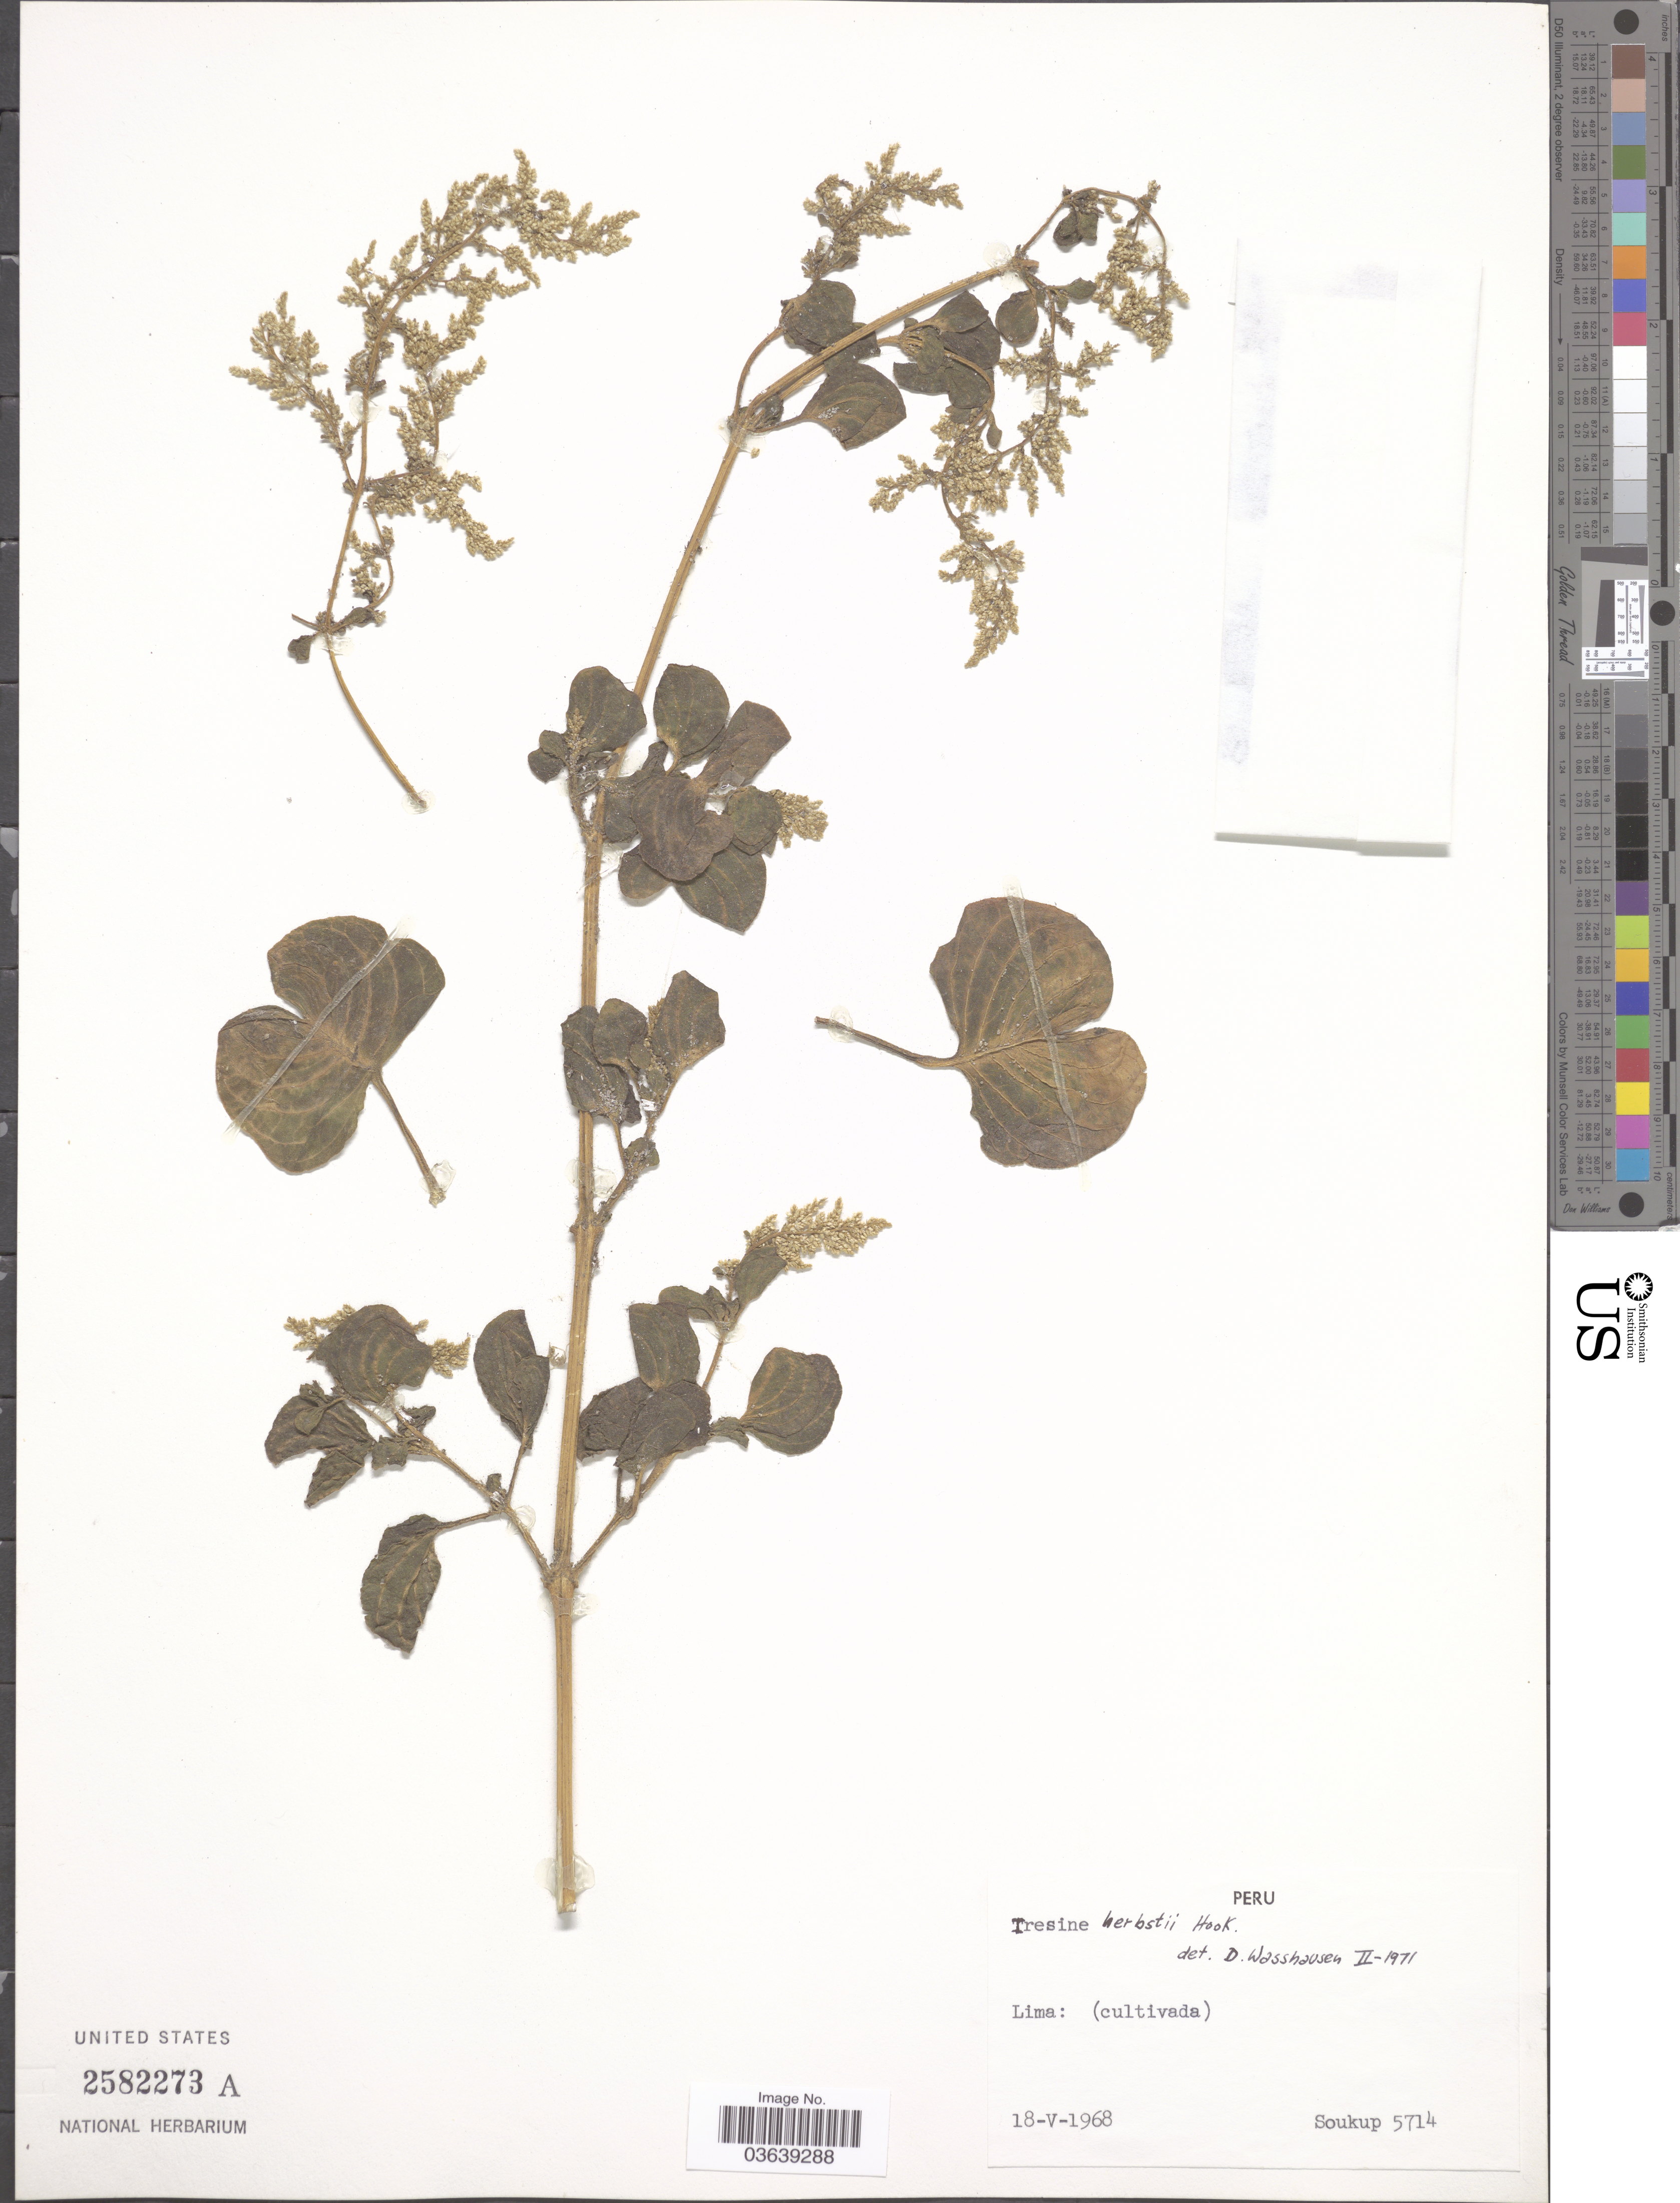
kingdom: Plantae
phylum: Tracheophyta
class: Magnoliopsida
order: Caryophyllales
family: Amaranthaceae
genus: Iresine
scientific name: Iresine herbstii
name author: Hook.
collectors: -- Soukup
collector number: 5714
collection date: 1968-05-18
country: Peru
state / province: Lima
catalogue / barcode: US 2582273A